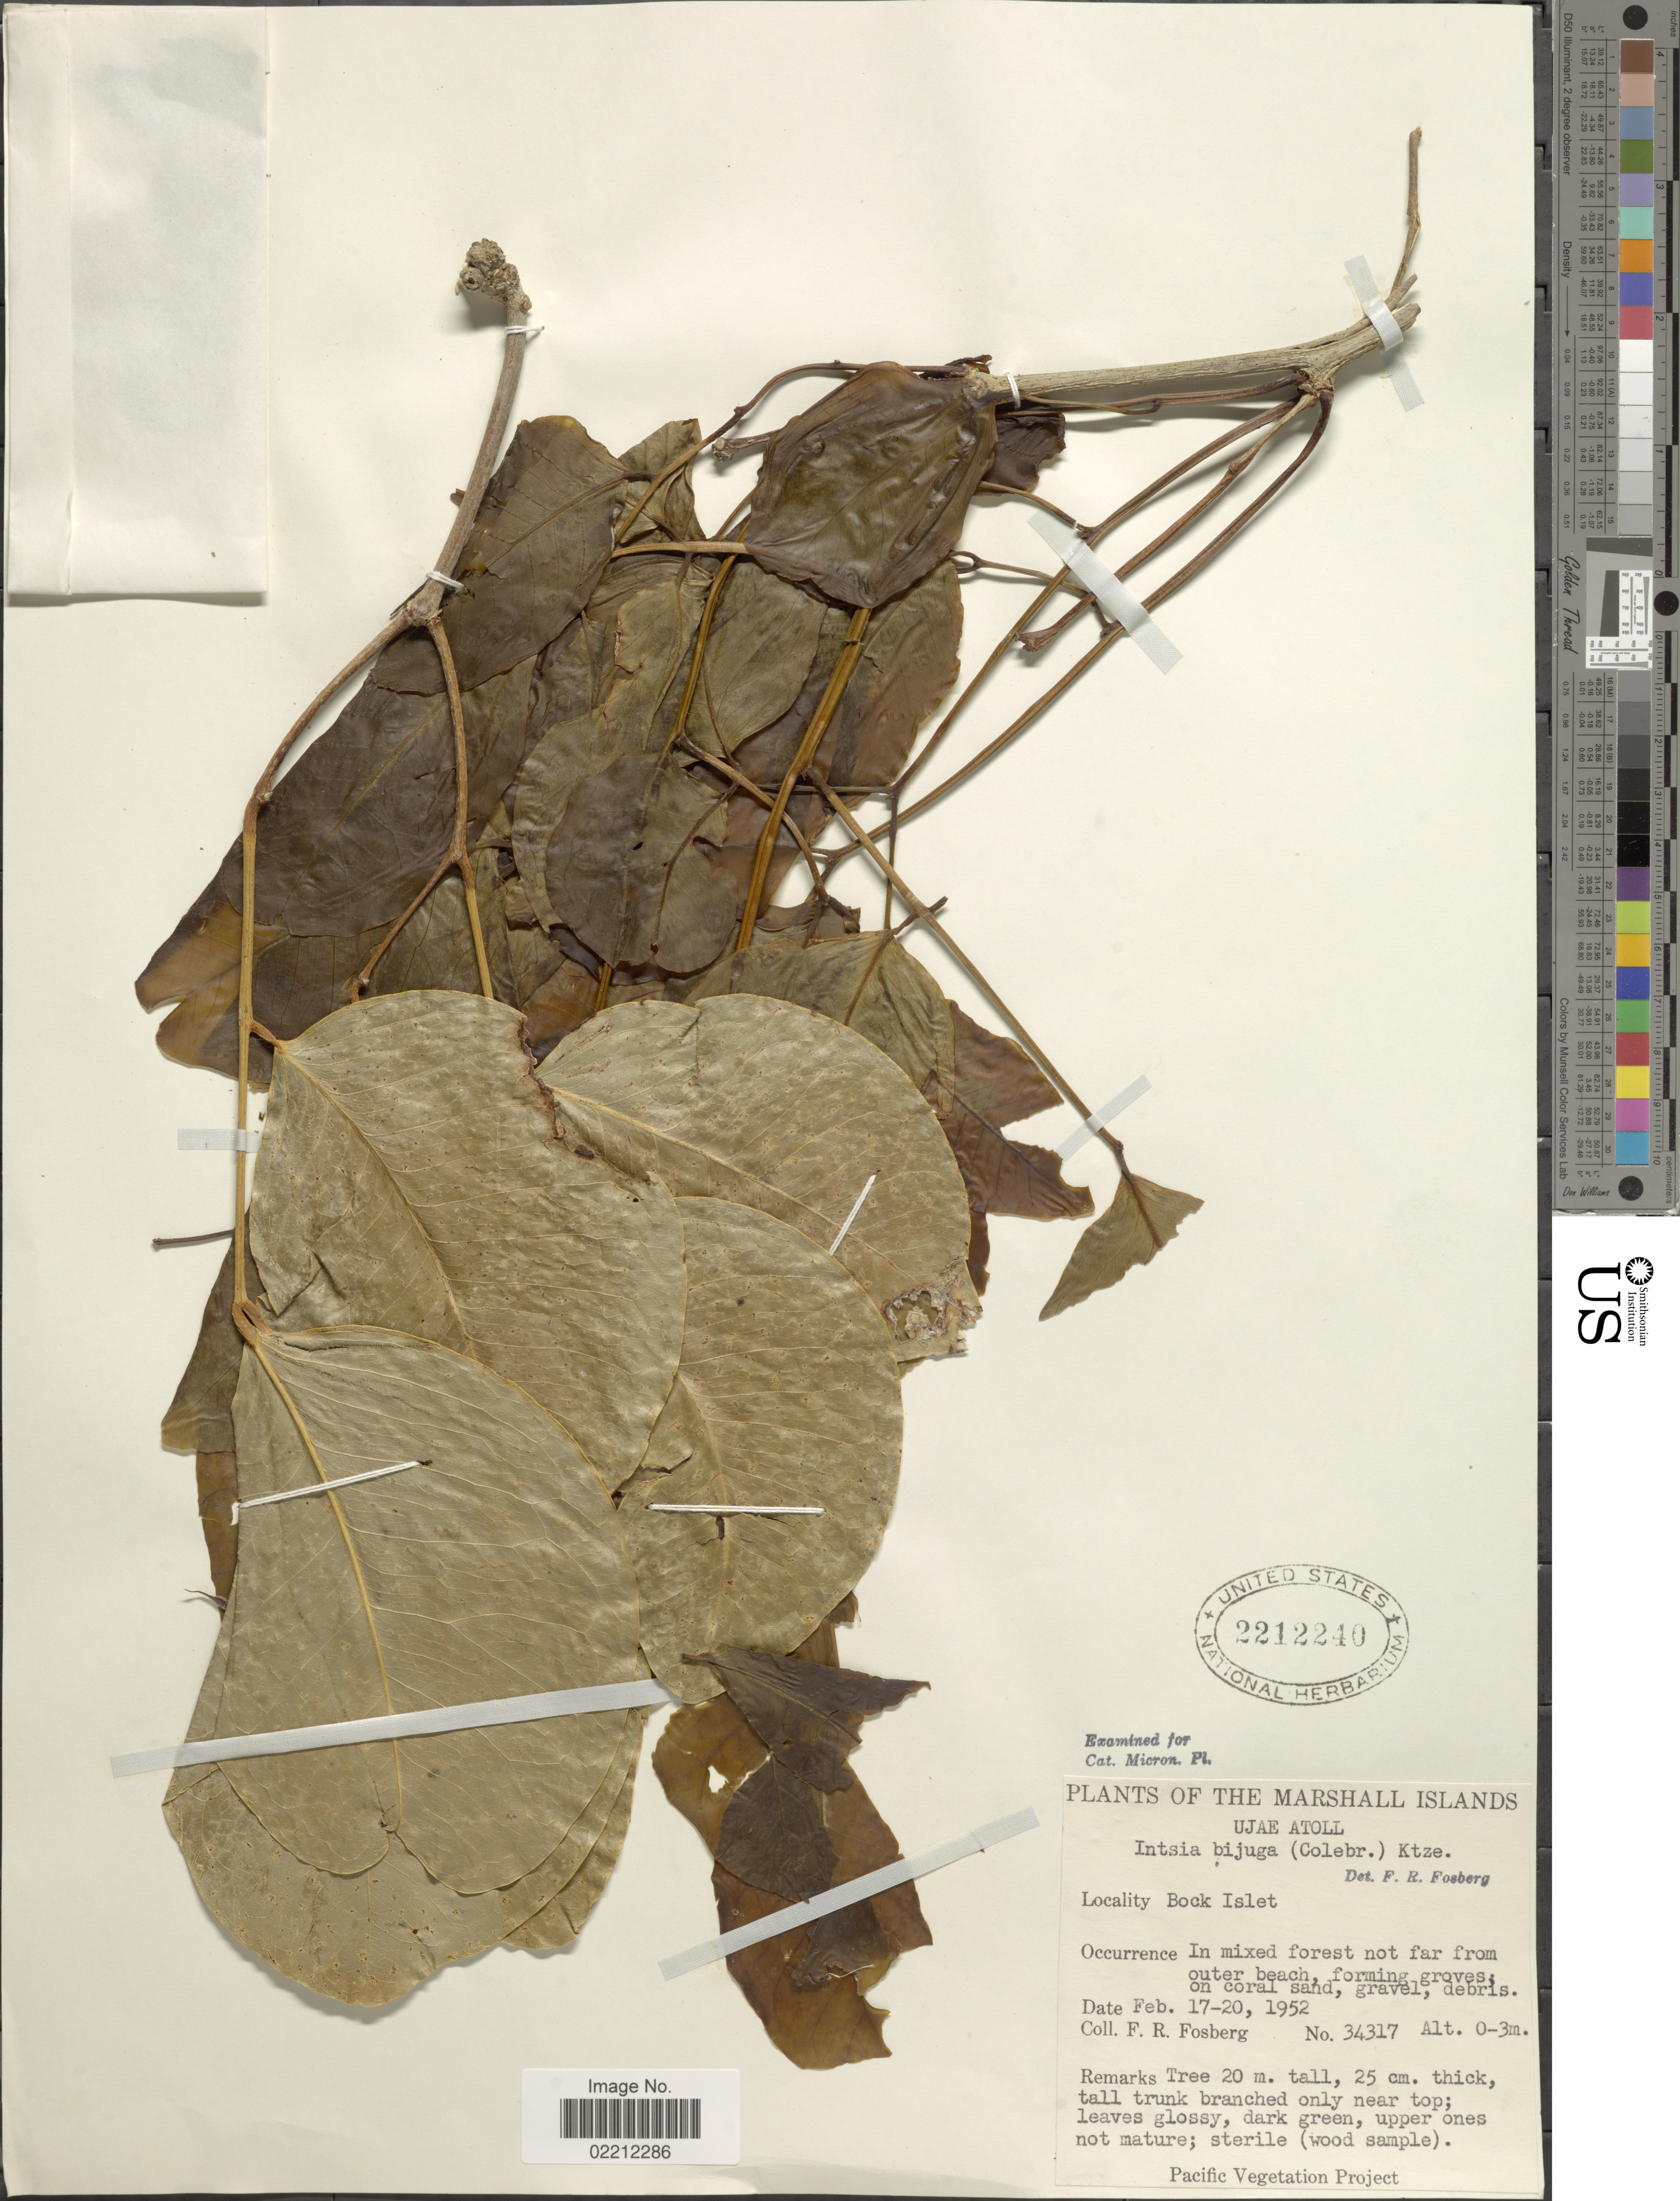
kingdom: Plantae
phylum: Tracheophyta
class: Magnoliopsida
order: Fabales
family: Fabaceae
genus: Intsia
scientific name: Intsia bijuga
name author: (Colebr.) Kuntze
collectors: F. R. Fosberg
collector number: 34317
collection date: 1952-02-17/1952-02-20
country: Marshall Islands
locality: Ujae Atoll. Bock Islet,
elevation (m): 0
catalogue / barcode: US 2212240